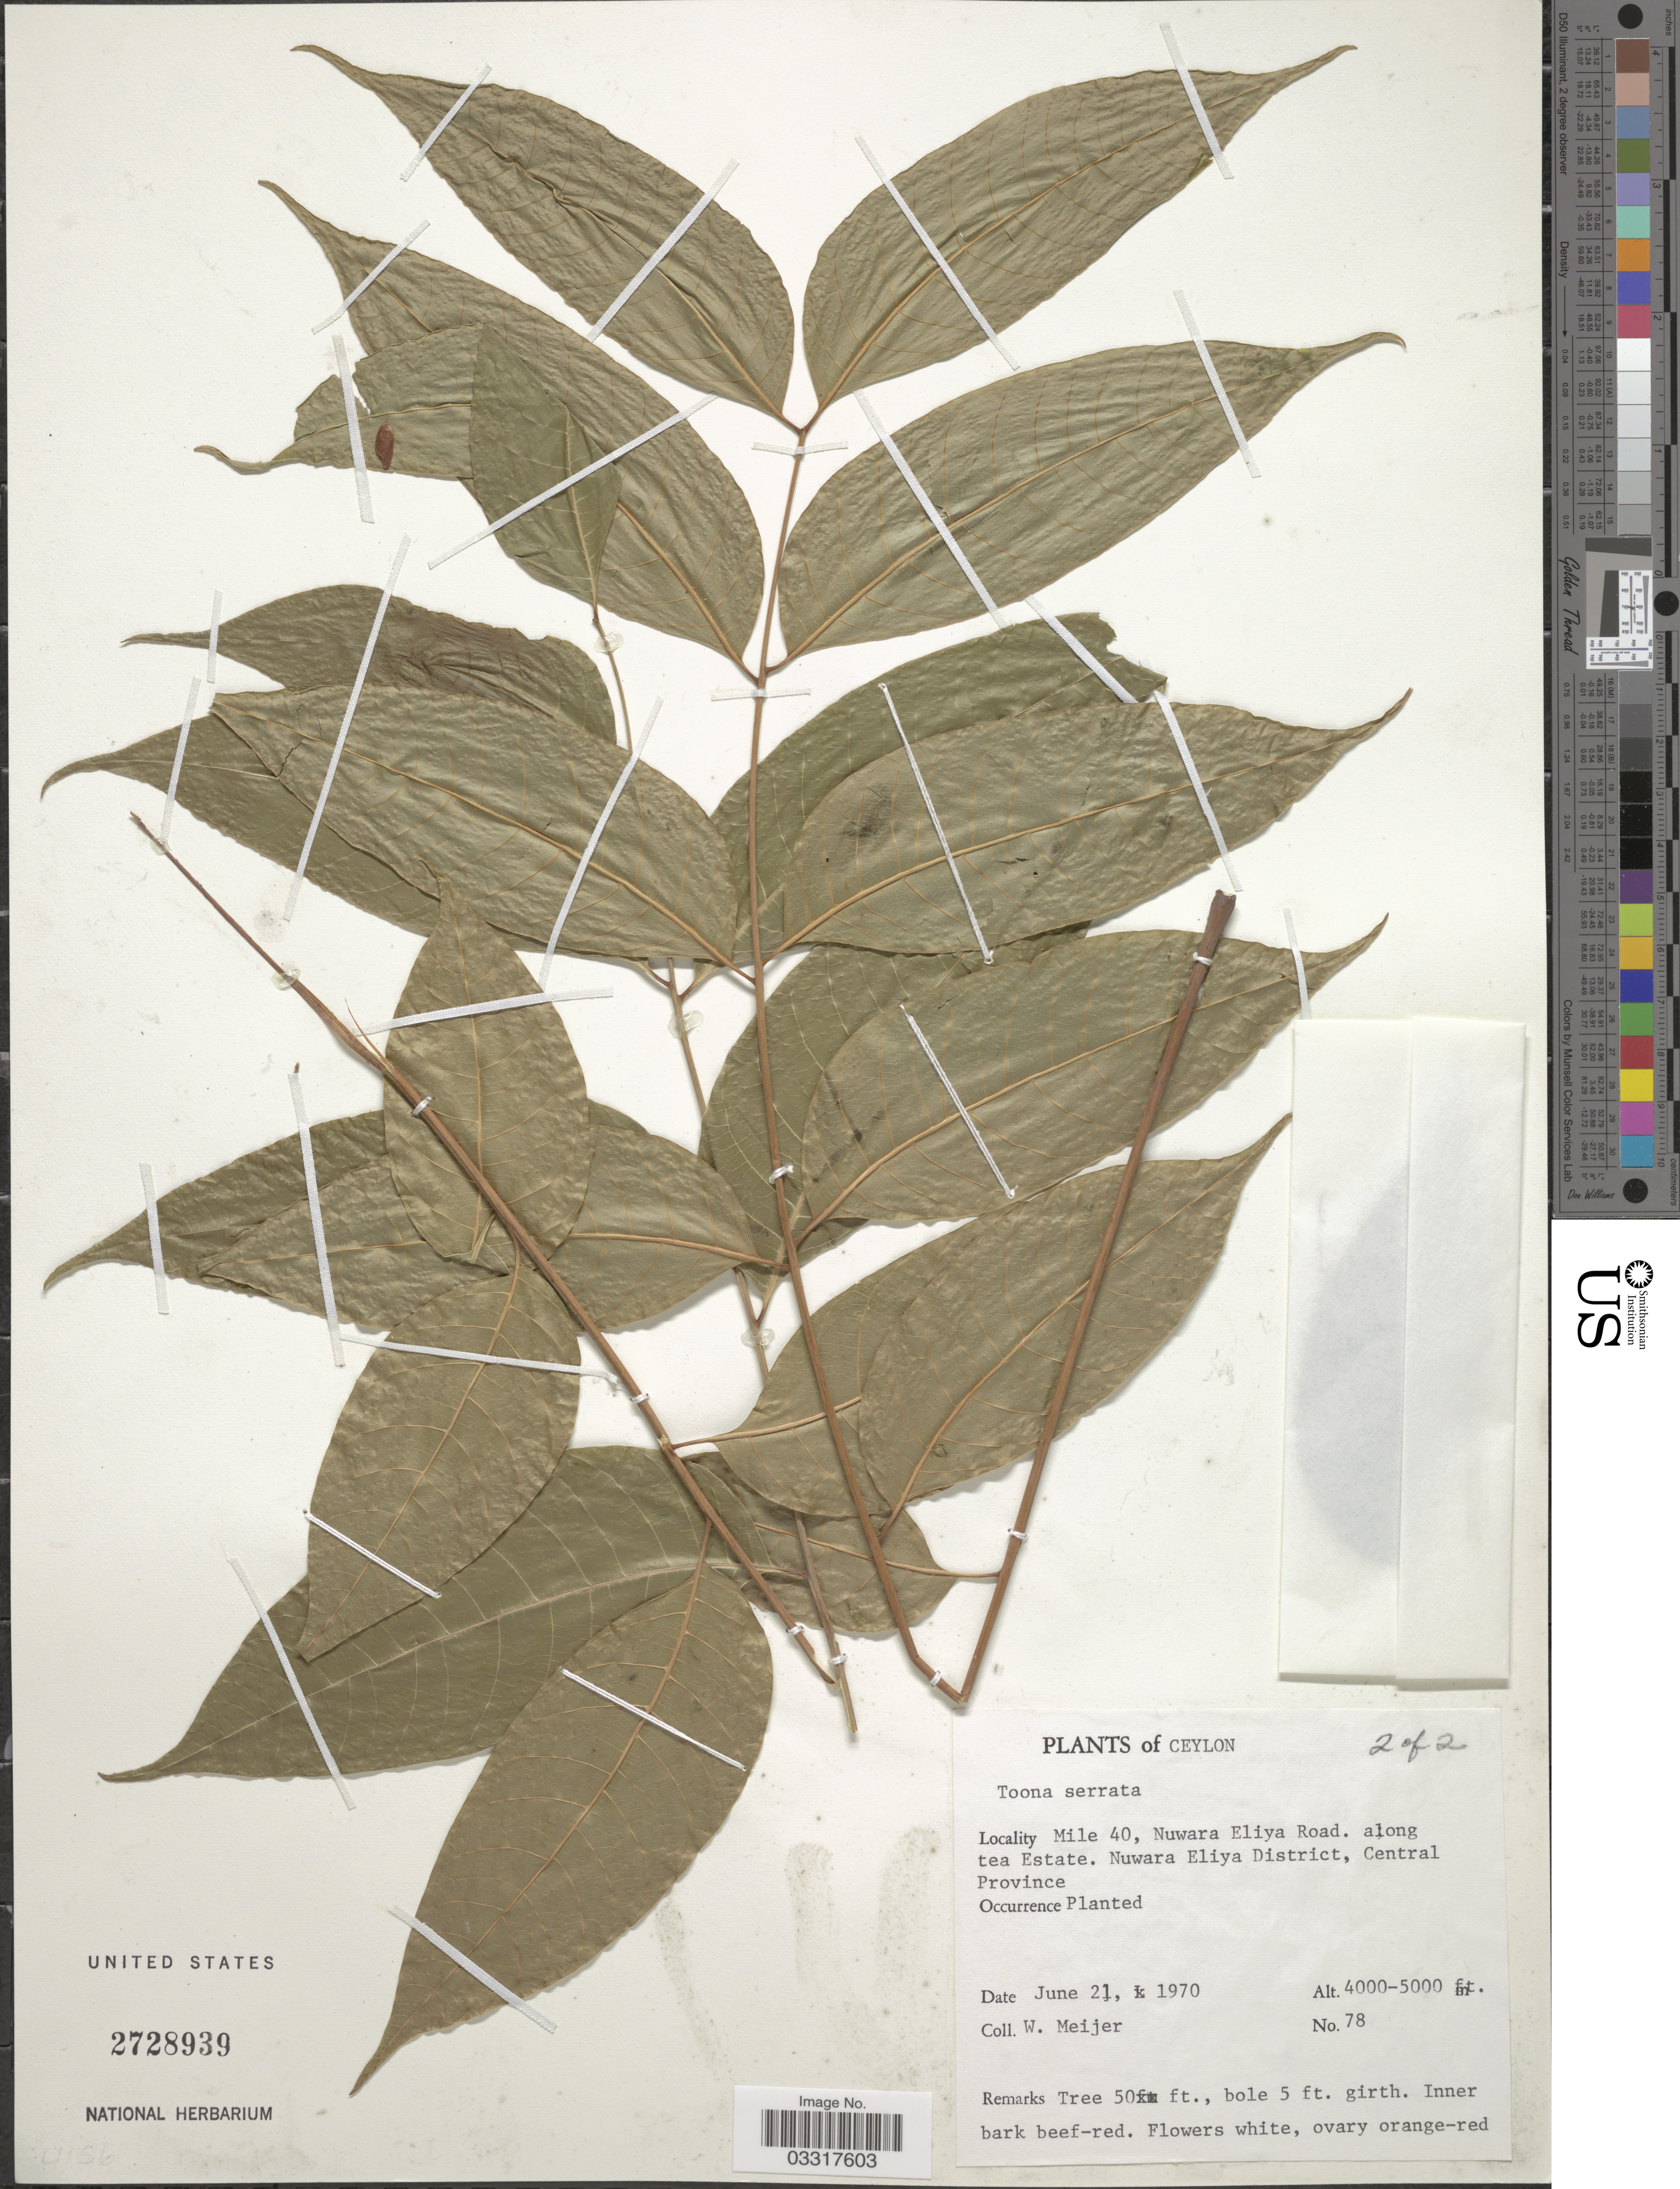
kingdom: Plantae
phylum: Tracheophyta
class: Magnoliopsida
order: Sapindales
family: Meliaceae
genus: Toona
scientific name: Toona ciliata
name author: M. Roem.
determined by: Strong, Mark T., (BOT), Smithsonian Institution - National Museum of Natural History (UNITED STATES)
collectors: W. Meijer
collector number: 78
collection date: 1970-06-21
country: Sri Lanka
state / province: Central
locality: Ceylon, Mile 40, Nuwara Eliya Road. along tea estate. Nuwara Eliya District.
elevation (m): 1219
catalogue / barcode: US 2728939